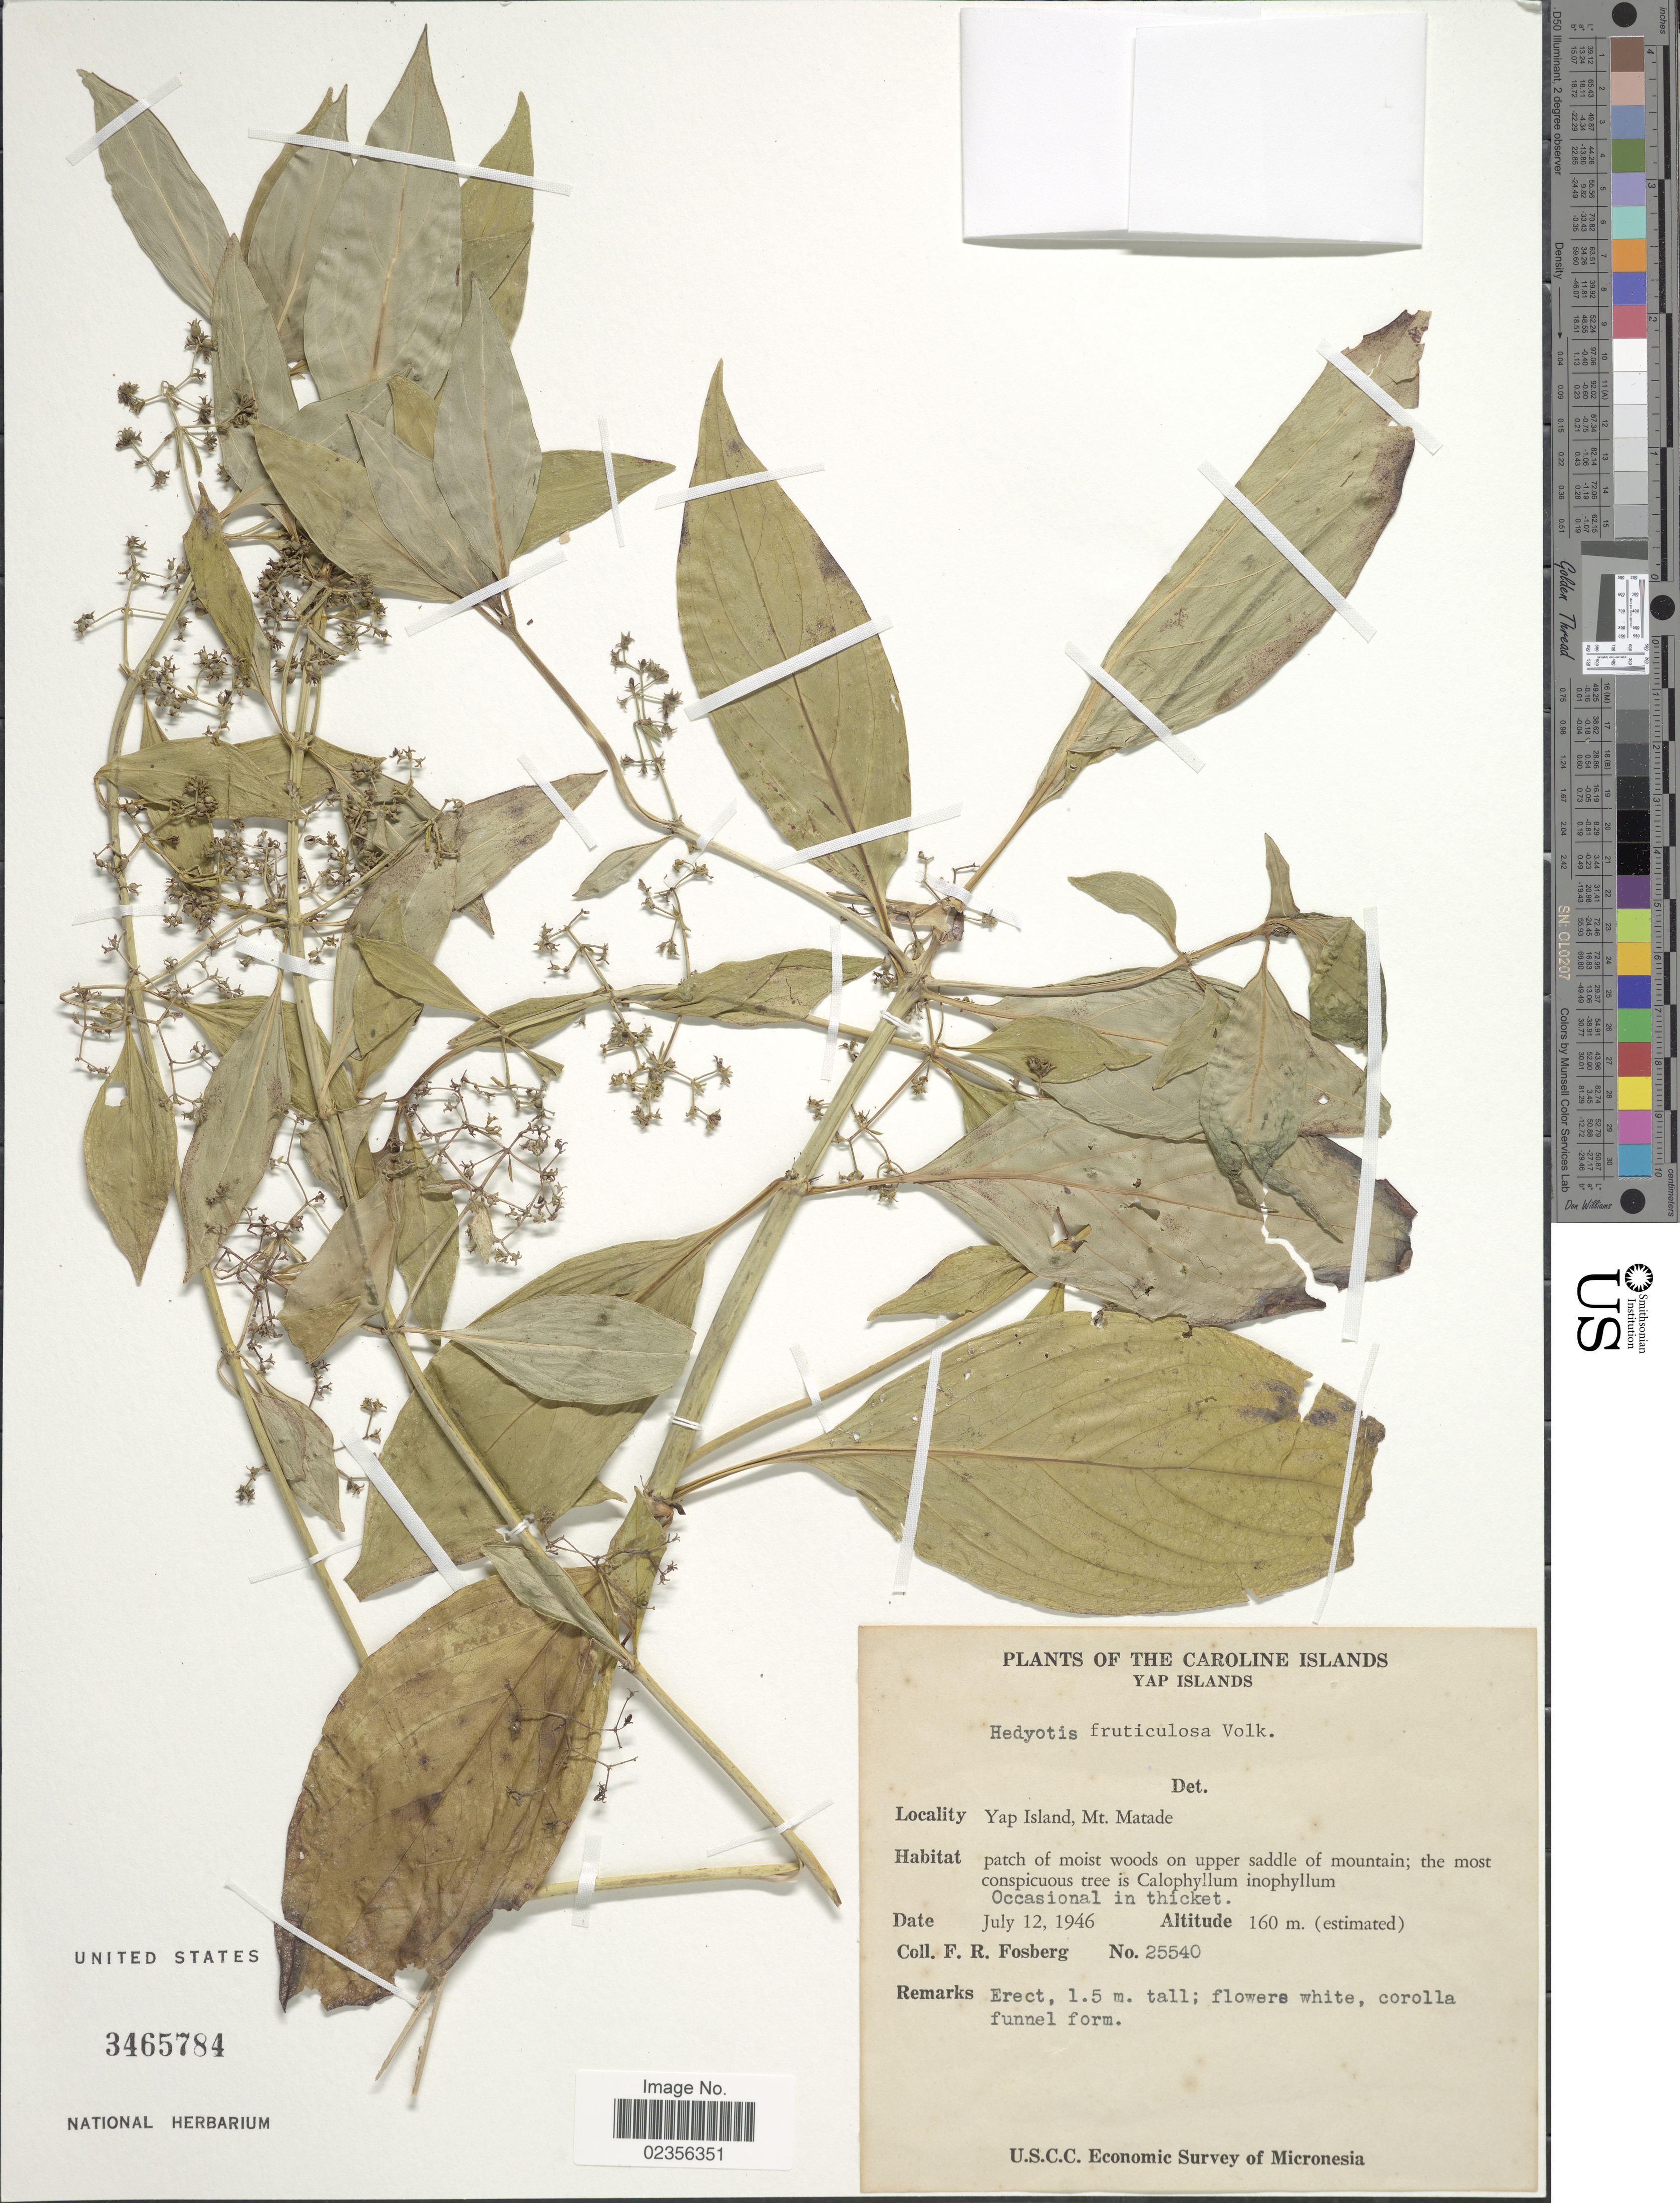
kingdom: Plantae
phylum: Tracheophyta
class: Magnoliopsida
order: Gentianales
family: Rubiaceae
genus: Hedyotis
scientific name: Hedyotis fruticulosa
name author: Volk.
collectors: F. R. Fosberg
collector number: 25540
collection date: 1946-07-12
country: Micronesia, Federated States of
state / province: Yap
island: Yap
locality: The Caroline Islands, Yap Islands, Yap Island, Mt. Matade, patch of moist woods on upper saddle of mountain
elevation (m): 160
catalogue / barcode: US 3465784